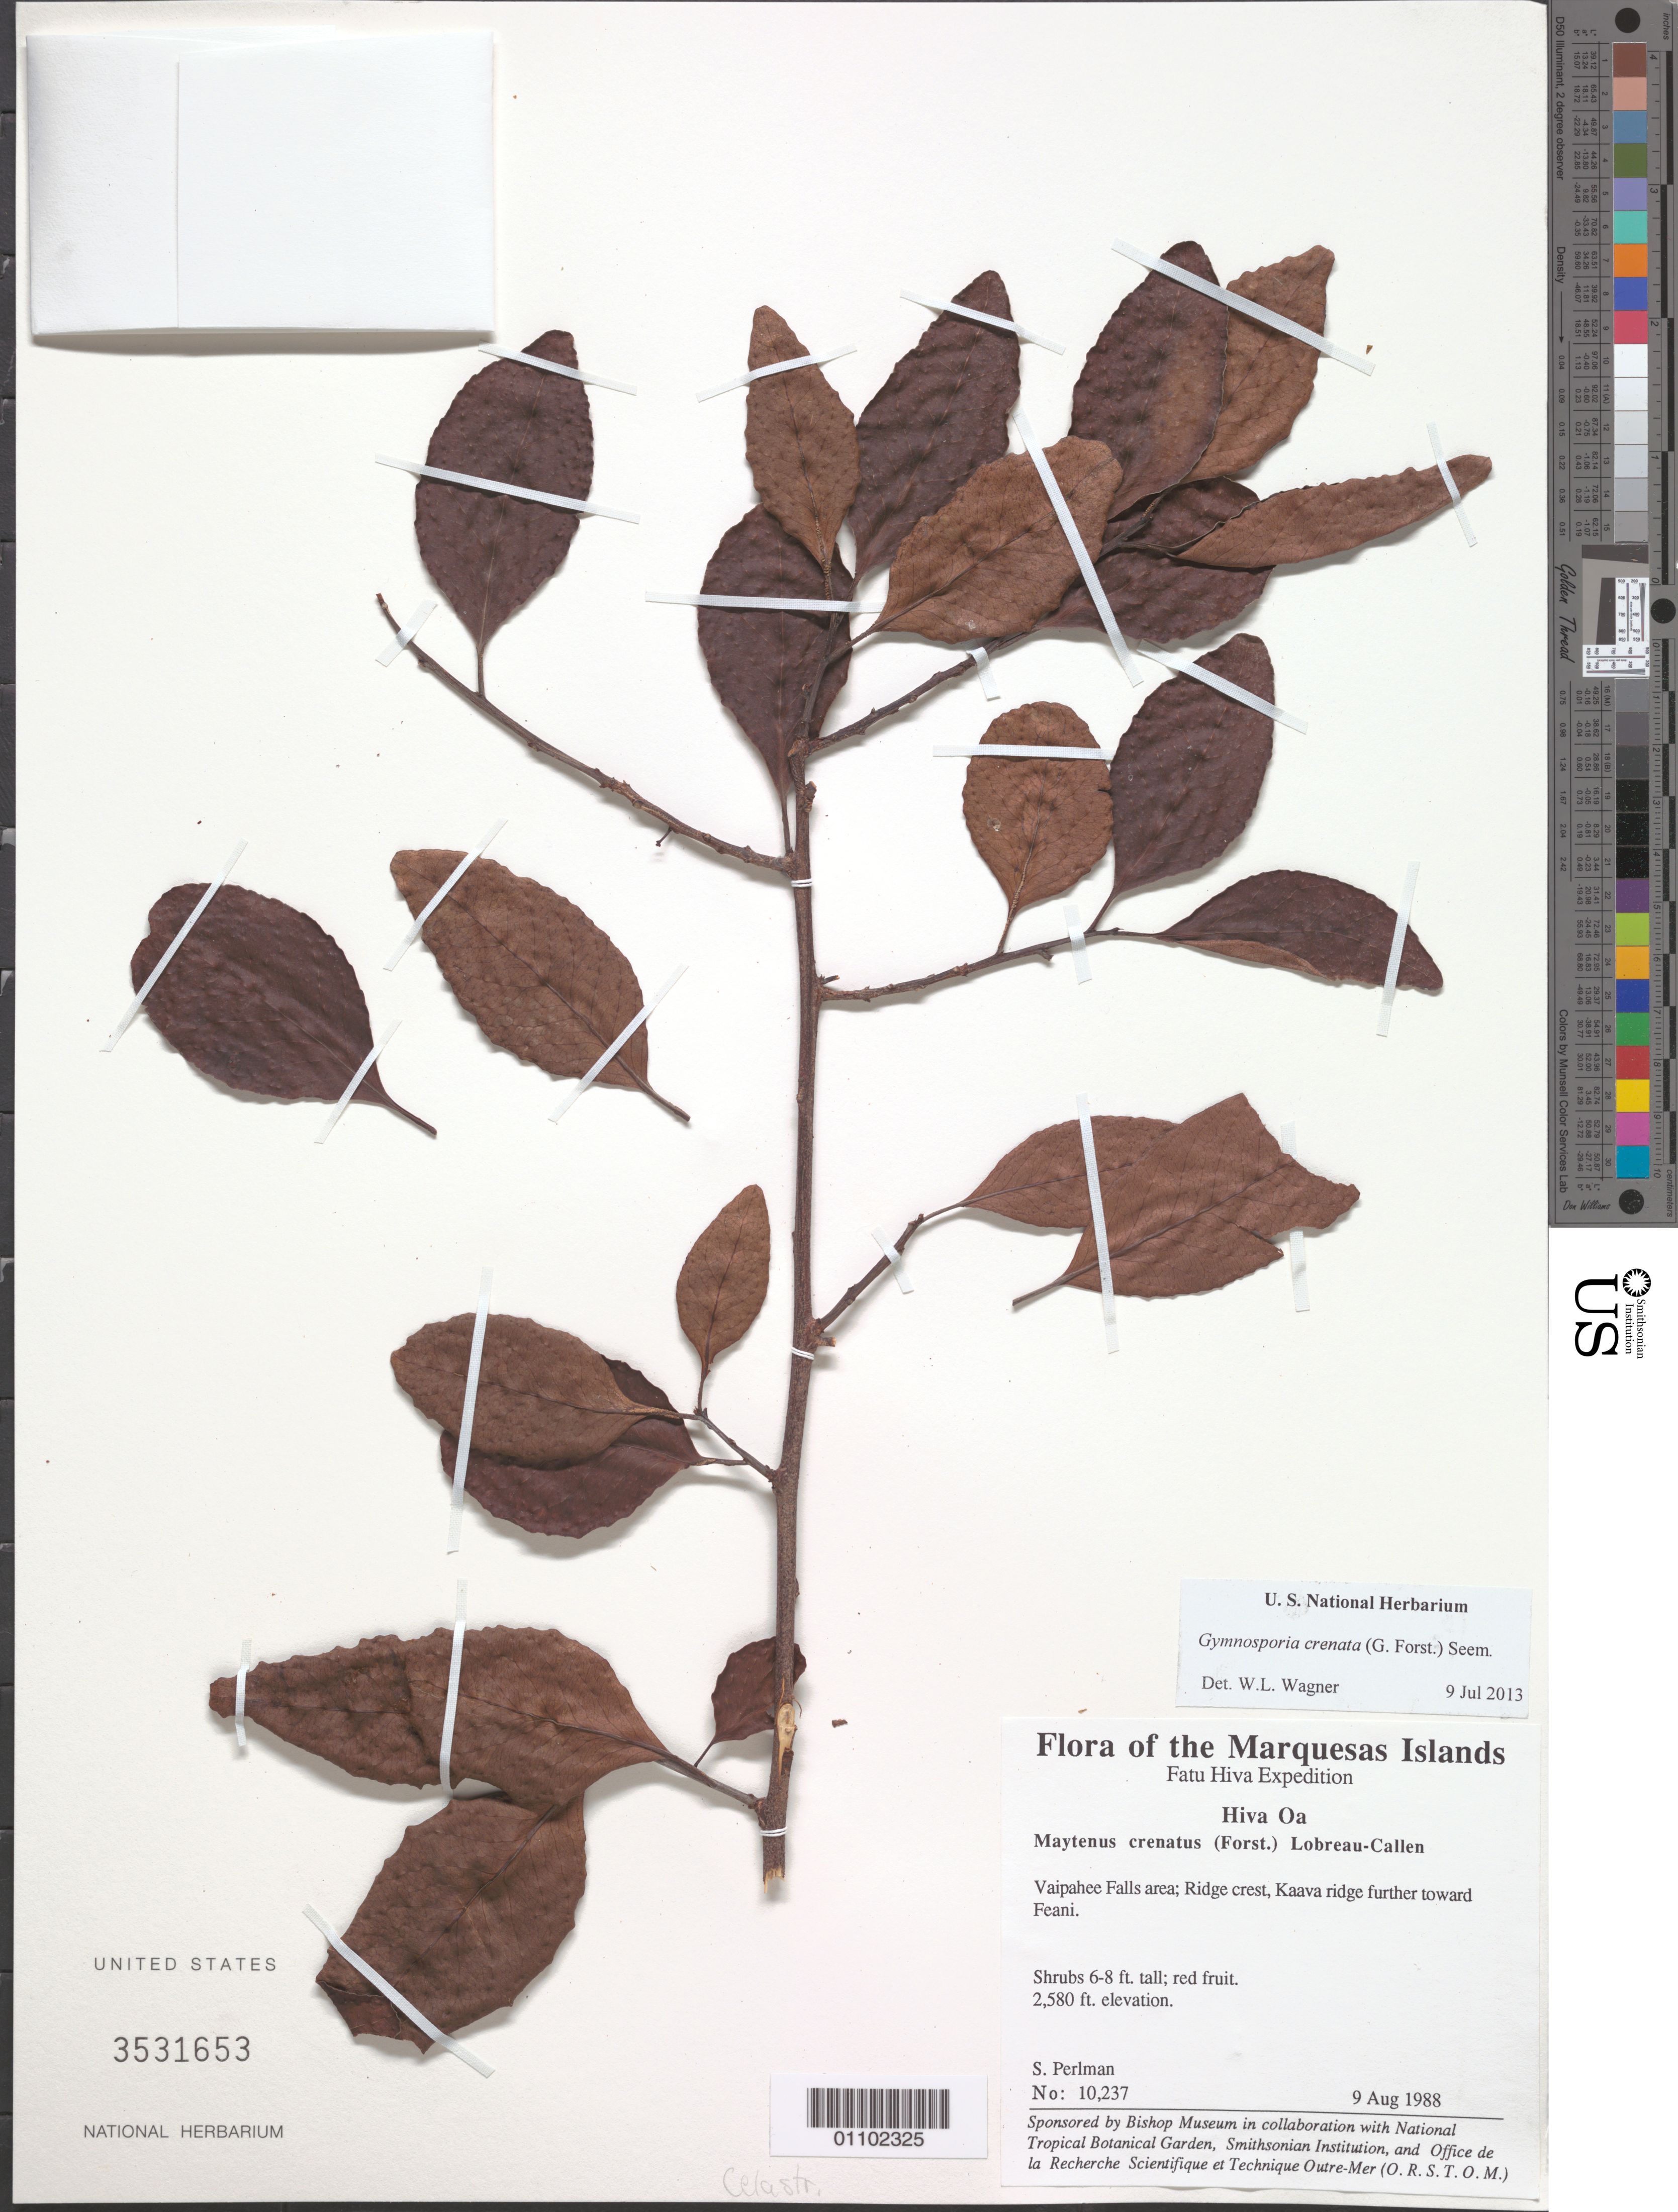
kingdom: Plantae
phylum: Tracheophyta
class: Magnoliopsida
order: Celastrales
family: Celastraceae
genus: Gymnosporia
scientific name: Gymnosporia crenata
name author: (G. Forst.) Seem.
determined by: Lorence, David H., (PTBG), National Tropical Botanical Garden (UNITED STATES)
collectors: S. P. Perlman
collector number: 10237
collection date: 1988-08-09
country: French Polynesia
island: Hiva Oa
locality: Vaipahee Falls area, ridge crest, Kaava ridge further toward Feani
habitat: ridge crest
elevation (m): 786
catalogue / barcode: US 3531653